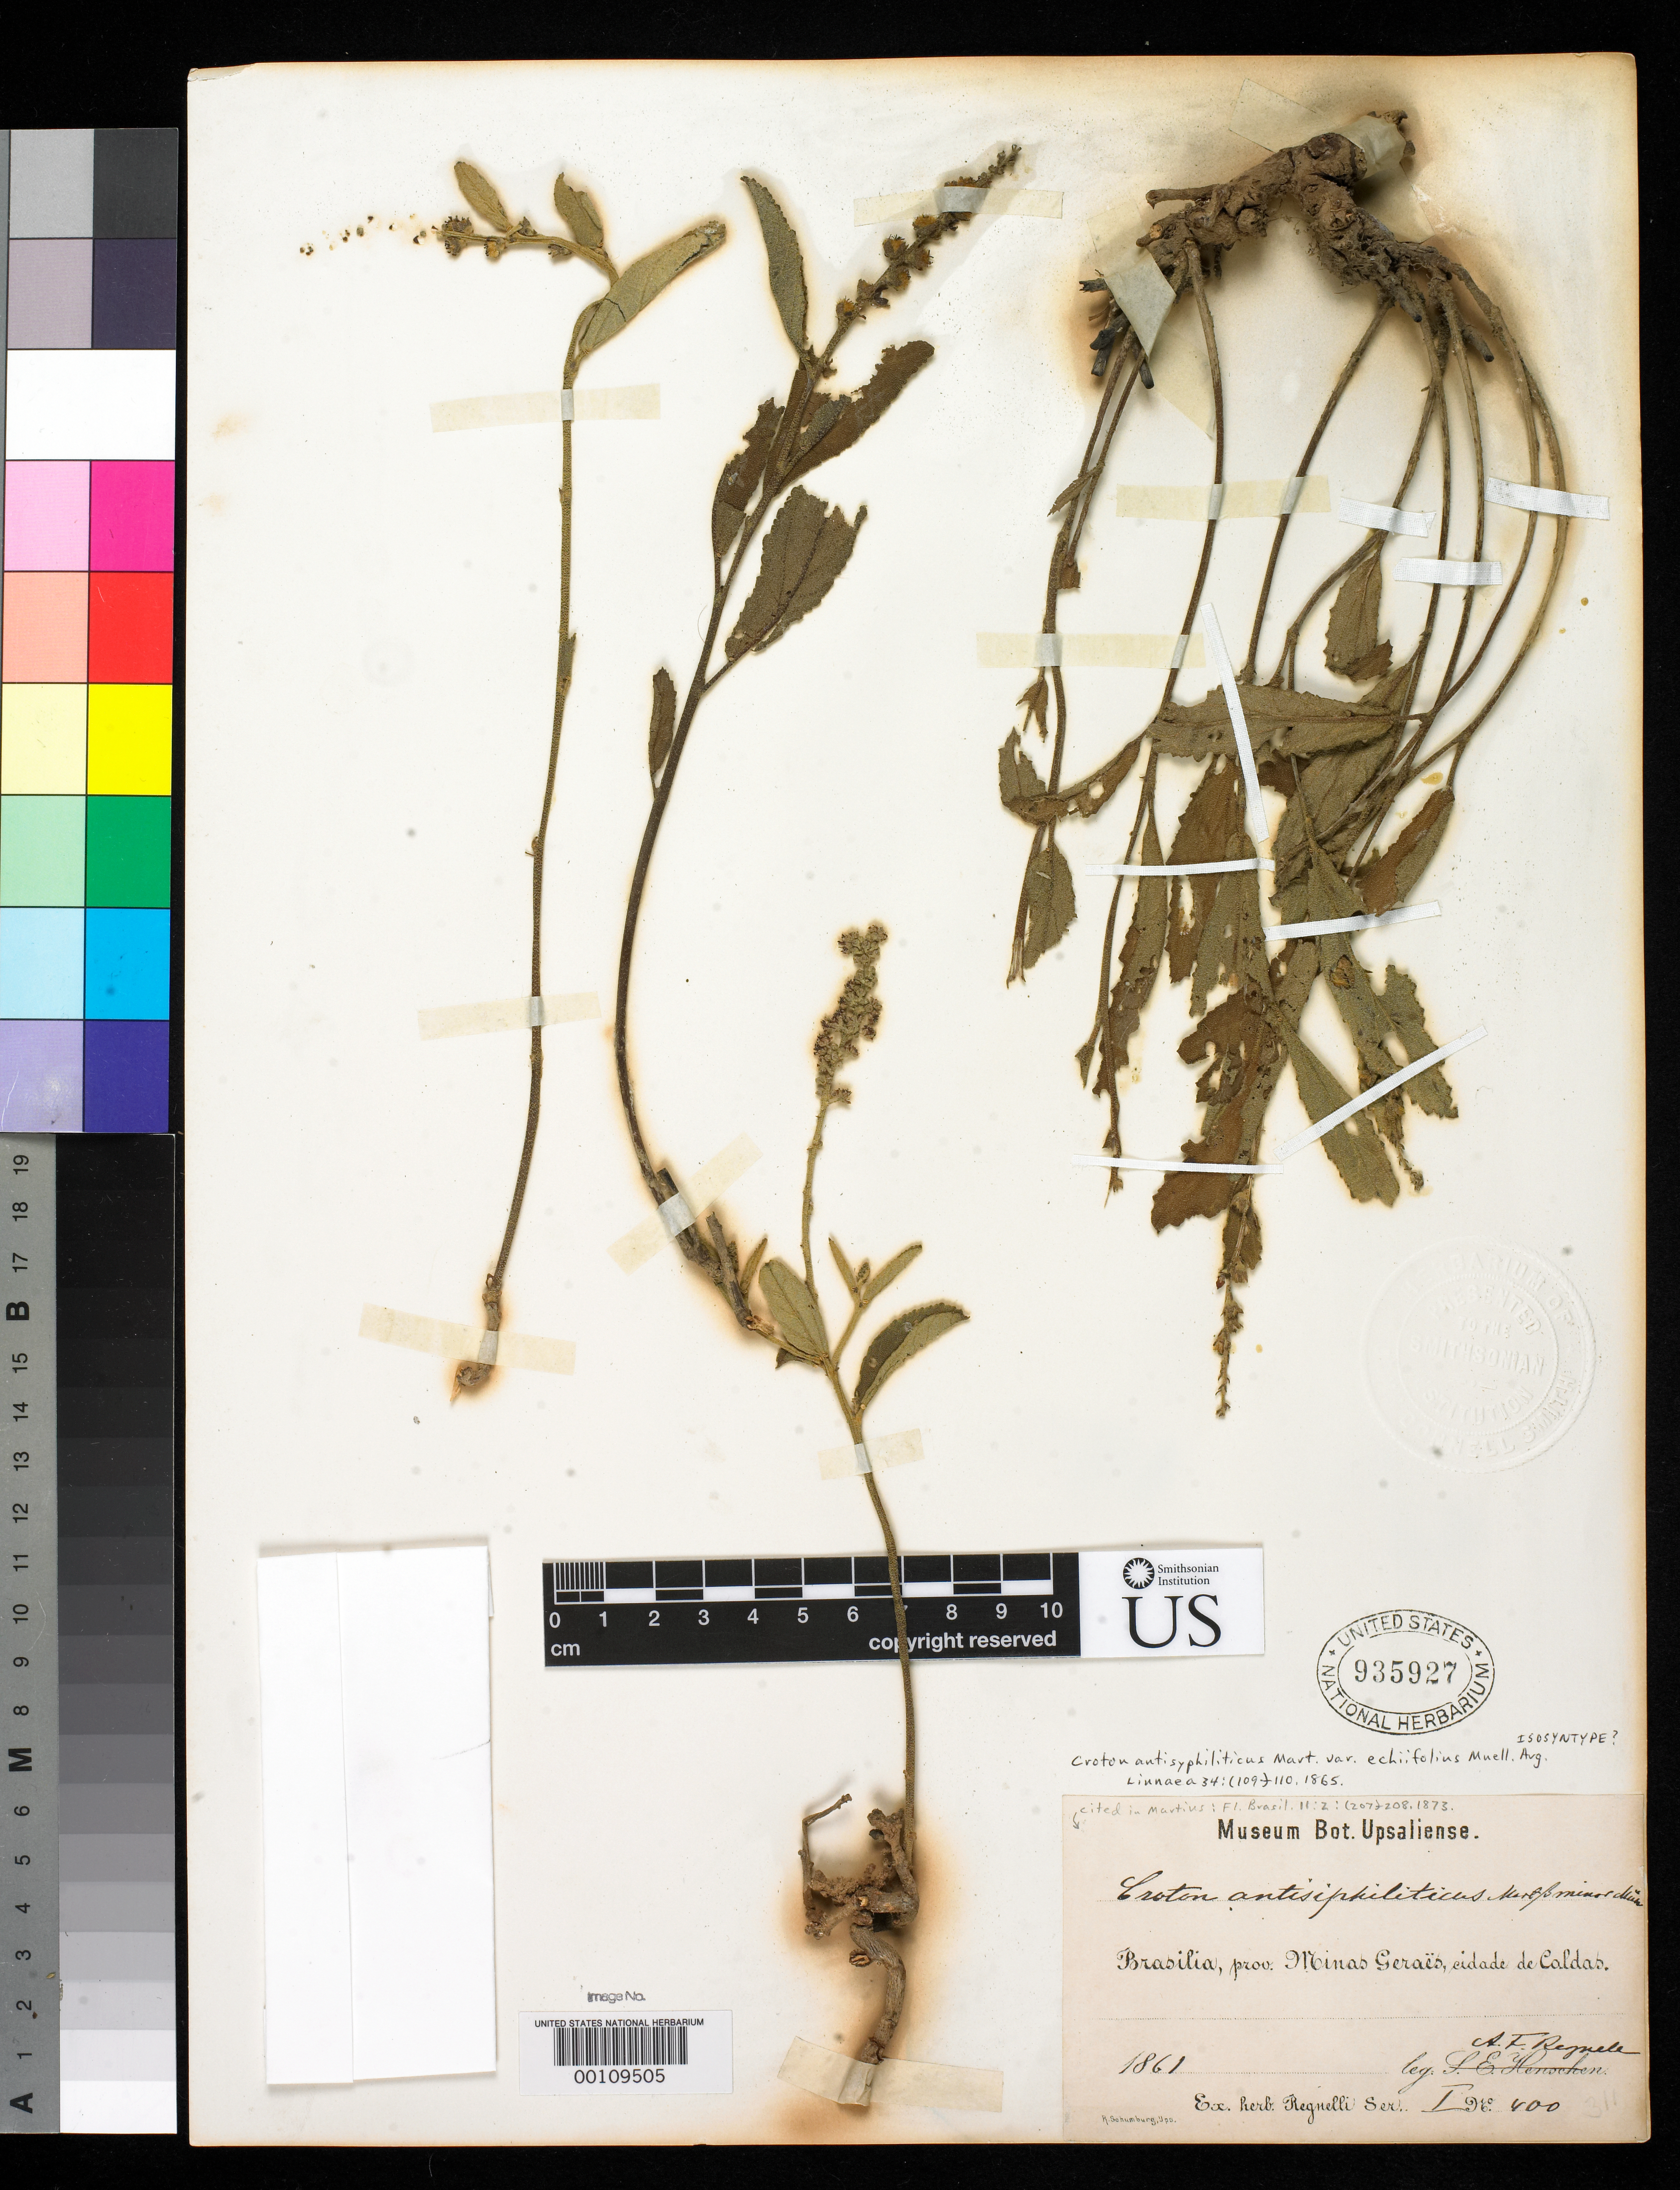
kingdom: Plantae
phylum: Tracheophyta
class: Magnoliopsida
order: Malpighiales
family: Euphorbiaceae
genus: Croton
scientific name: Croton antisyphiliticus var. echiifolius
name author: Müll. Arg.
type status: Possible Isosyntype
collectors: A. F. Regnell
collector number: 400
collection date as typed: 1861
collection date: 1861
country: Brazil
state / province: Minas Gerais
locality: Caldas.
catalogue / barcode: US 935927